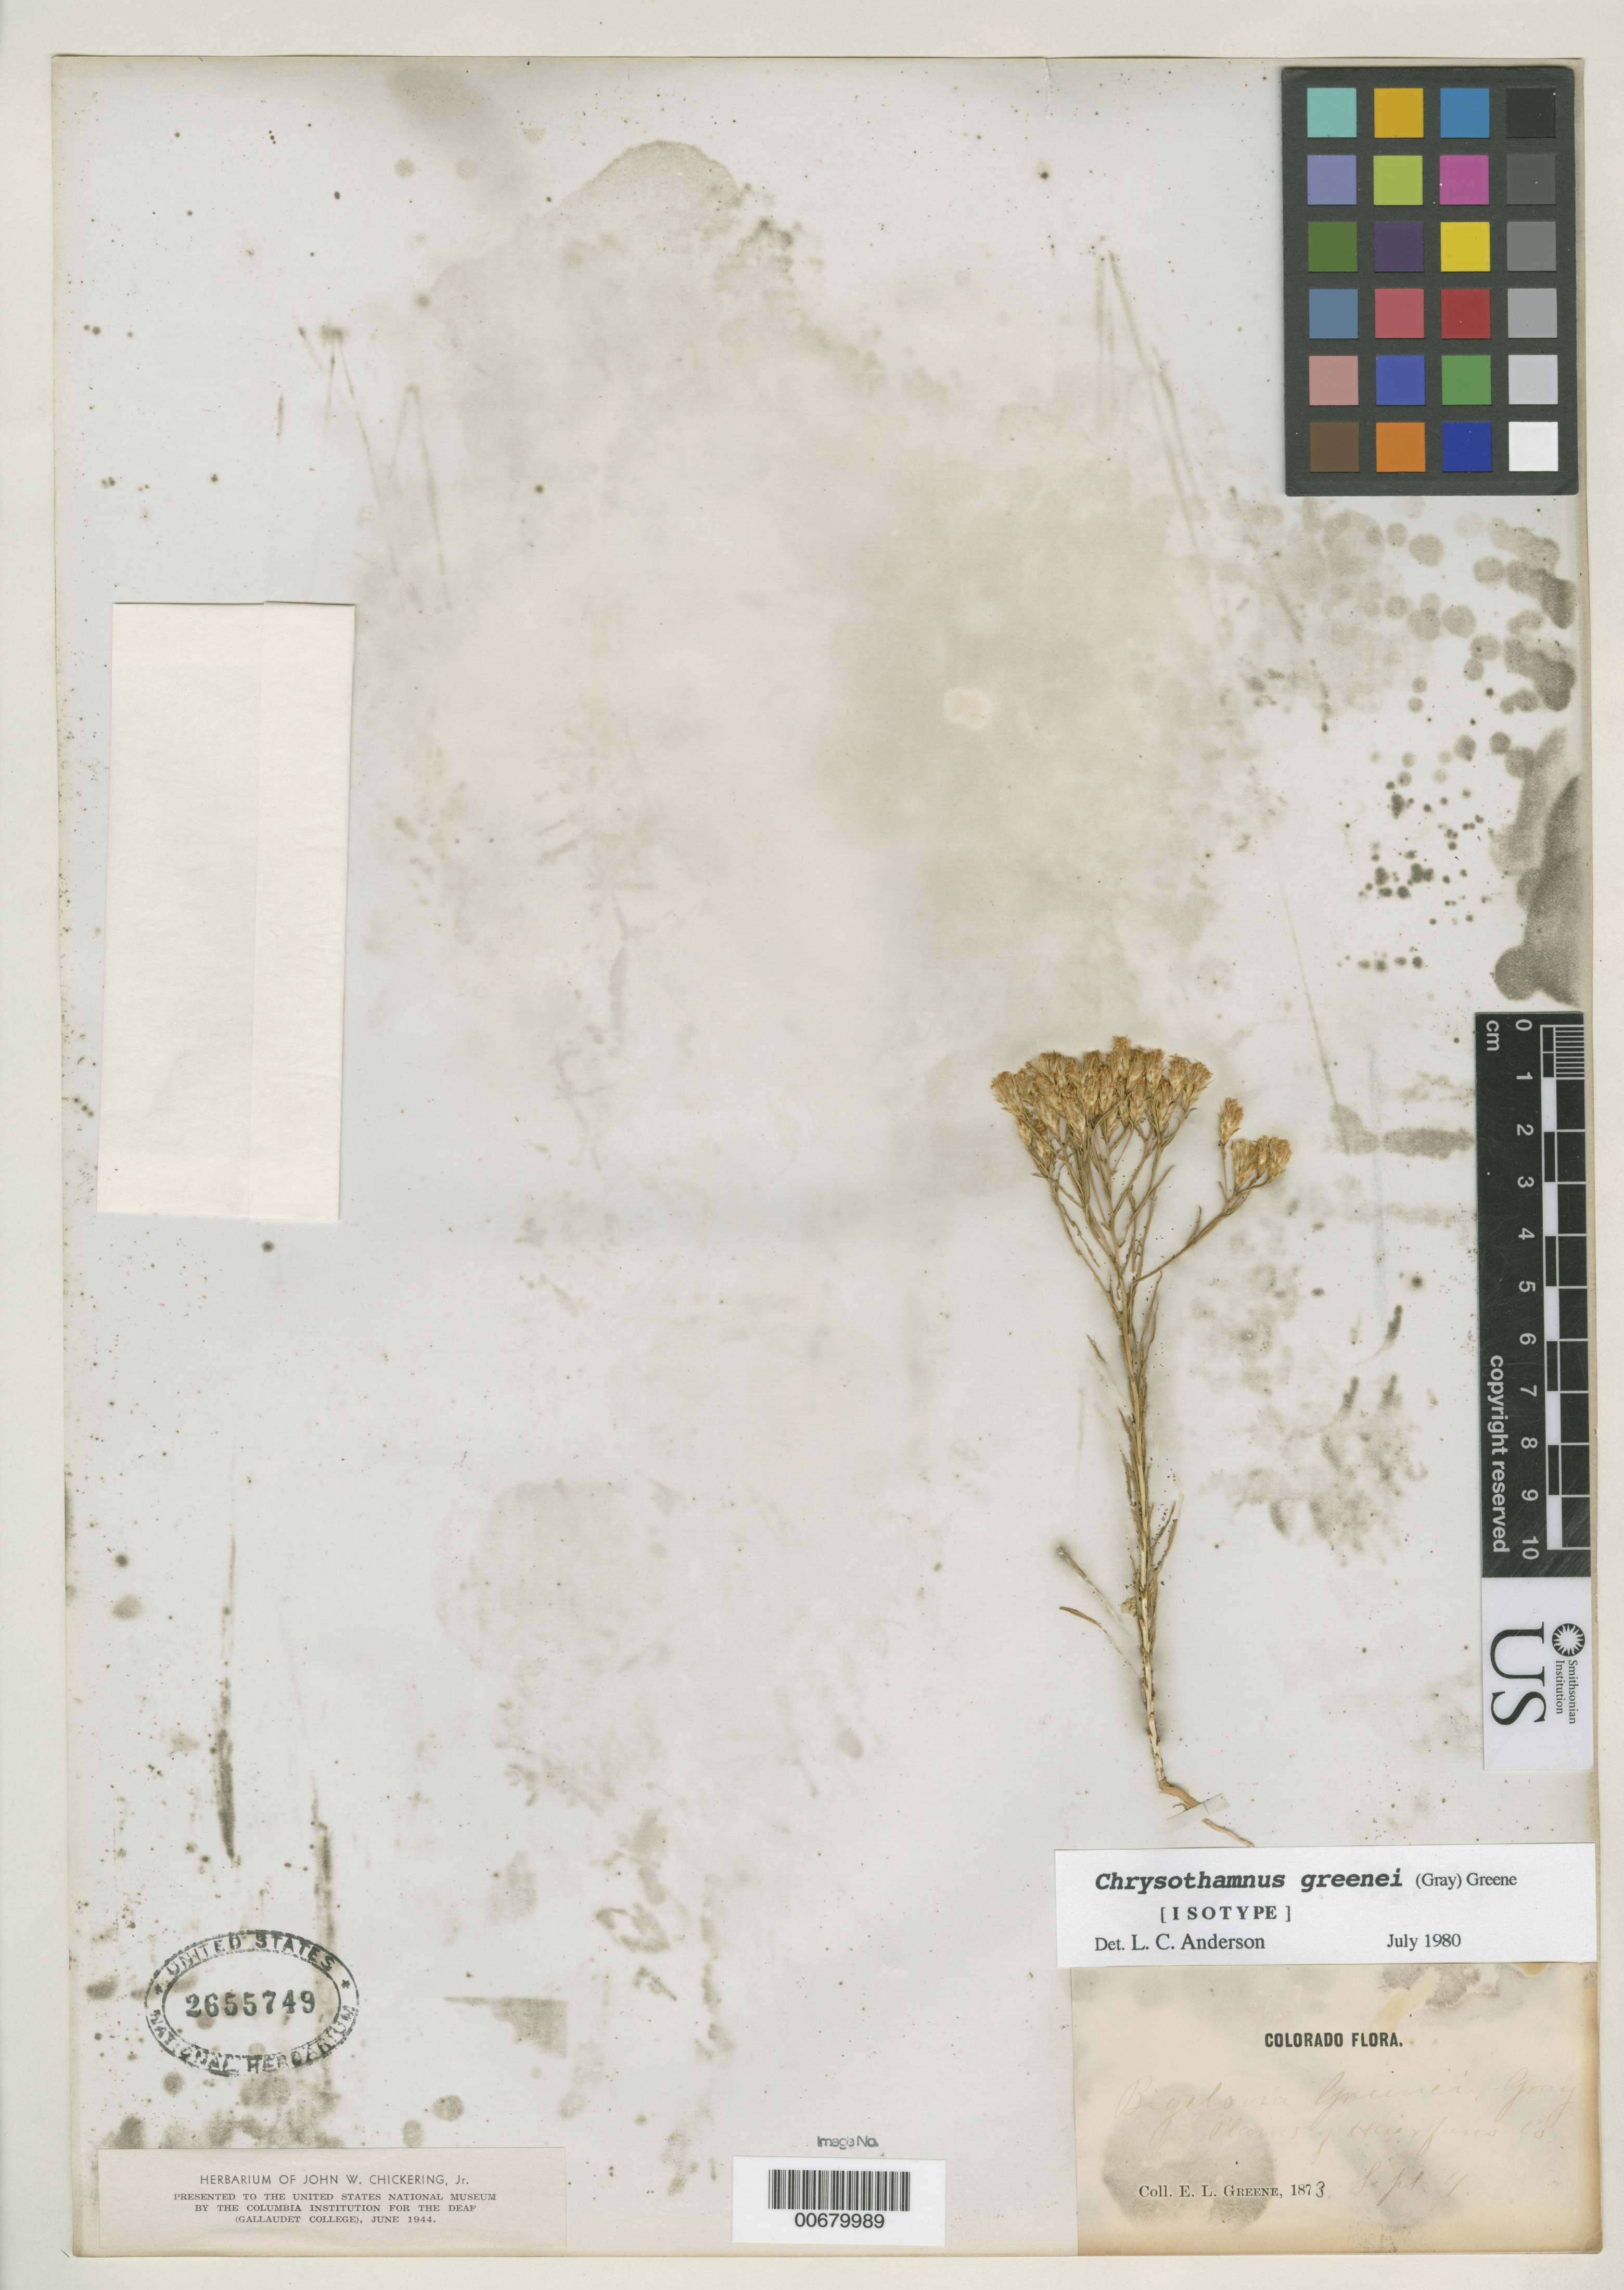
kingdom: Plantae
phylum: Tracheophyta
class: Magnoliopsida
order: Asterales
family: Asteraceae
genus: Bigelowia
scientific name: Bigelowia greenei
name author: A. Gray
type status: Possible Type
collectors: E. L. Greene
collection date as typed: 04 Sep 1873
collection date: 1873-09-04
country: United States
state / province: Colorado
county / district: Huerfano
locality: Plains of Huerfano Co.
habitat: Plains.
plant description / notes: Dubiously type material; collection date according to label 4 Sep. 1873 but protologue (mis?) cites collection date as 1872.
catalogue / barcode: US 2655749